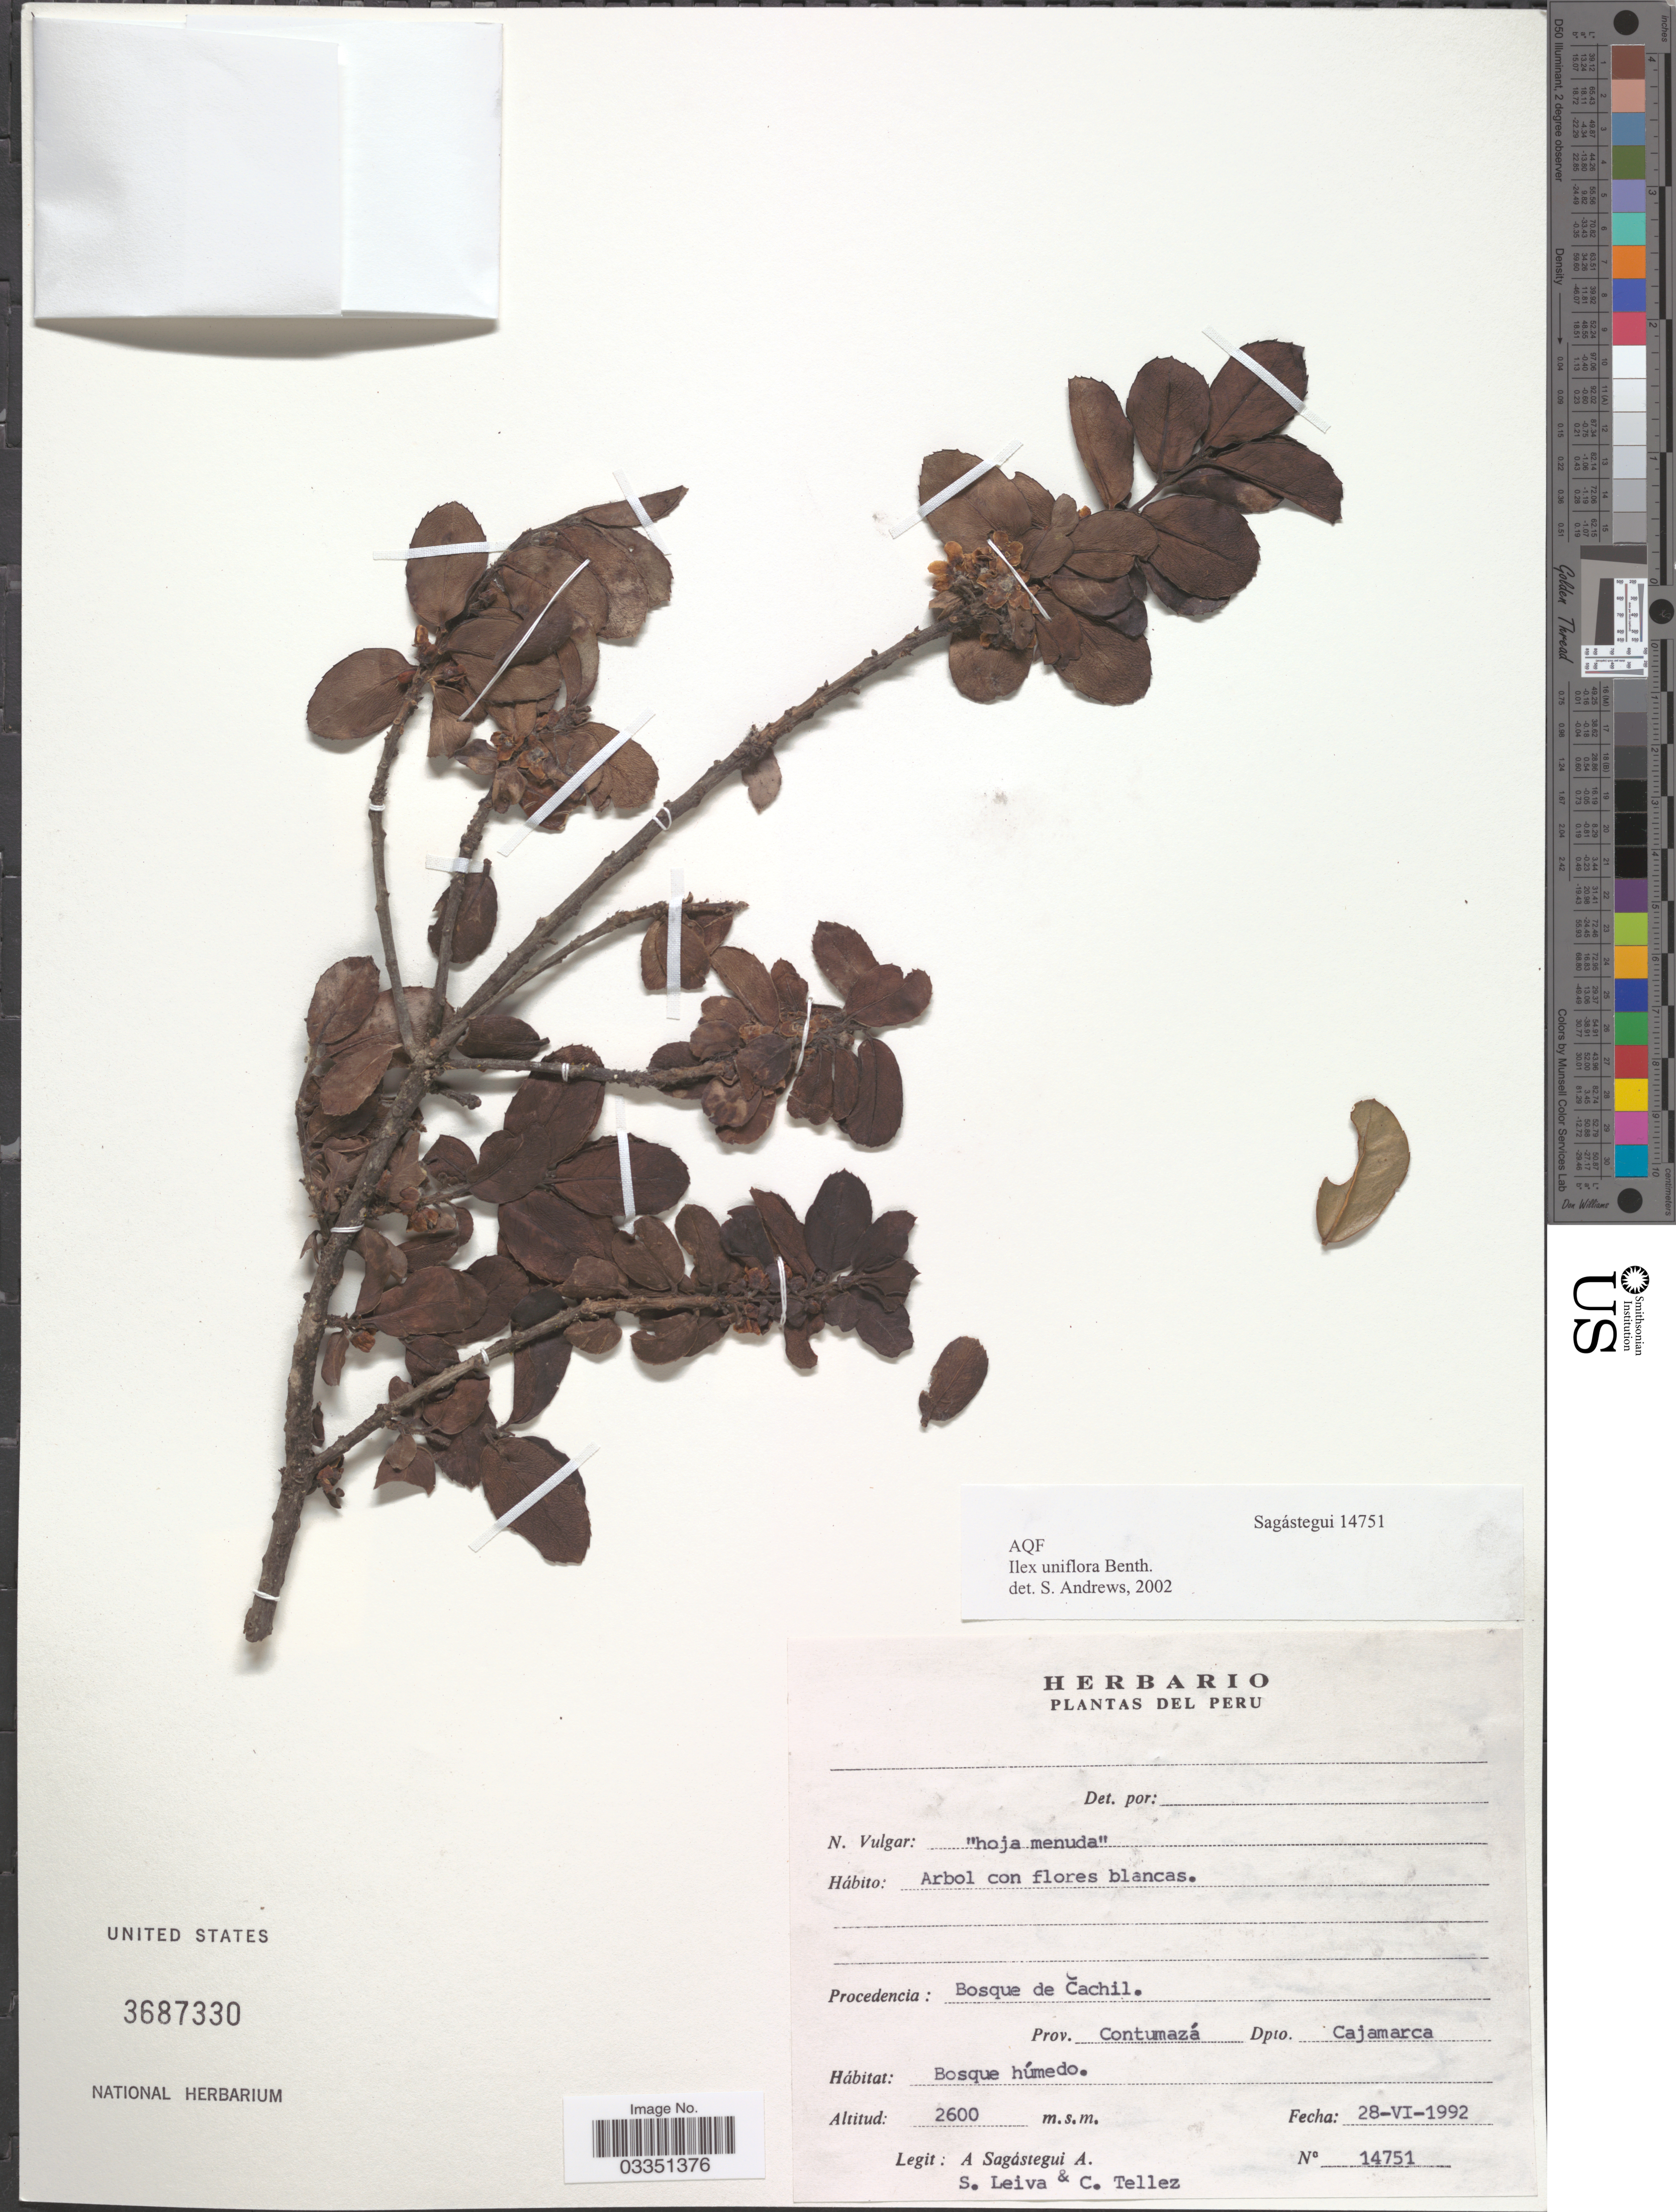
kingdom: Plantae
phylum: Tracheophyta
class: Magnoliopsida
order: Aquifoliales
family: Aquifoliaceae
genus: Ilex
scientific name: Ilex uniflora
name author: Fawc. & Rendle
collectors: A. Sagástegui A., S. Leiva & C. Téllez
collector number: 14751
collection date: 1992-06-28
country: Peru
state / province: Cajamarca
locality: Procedencia: Bosque de Cachil. Prov. Contumazá. Dpto. Cajamarca.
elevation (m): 2600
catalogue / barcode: US 3687330